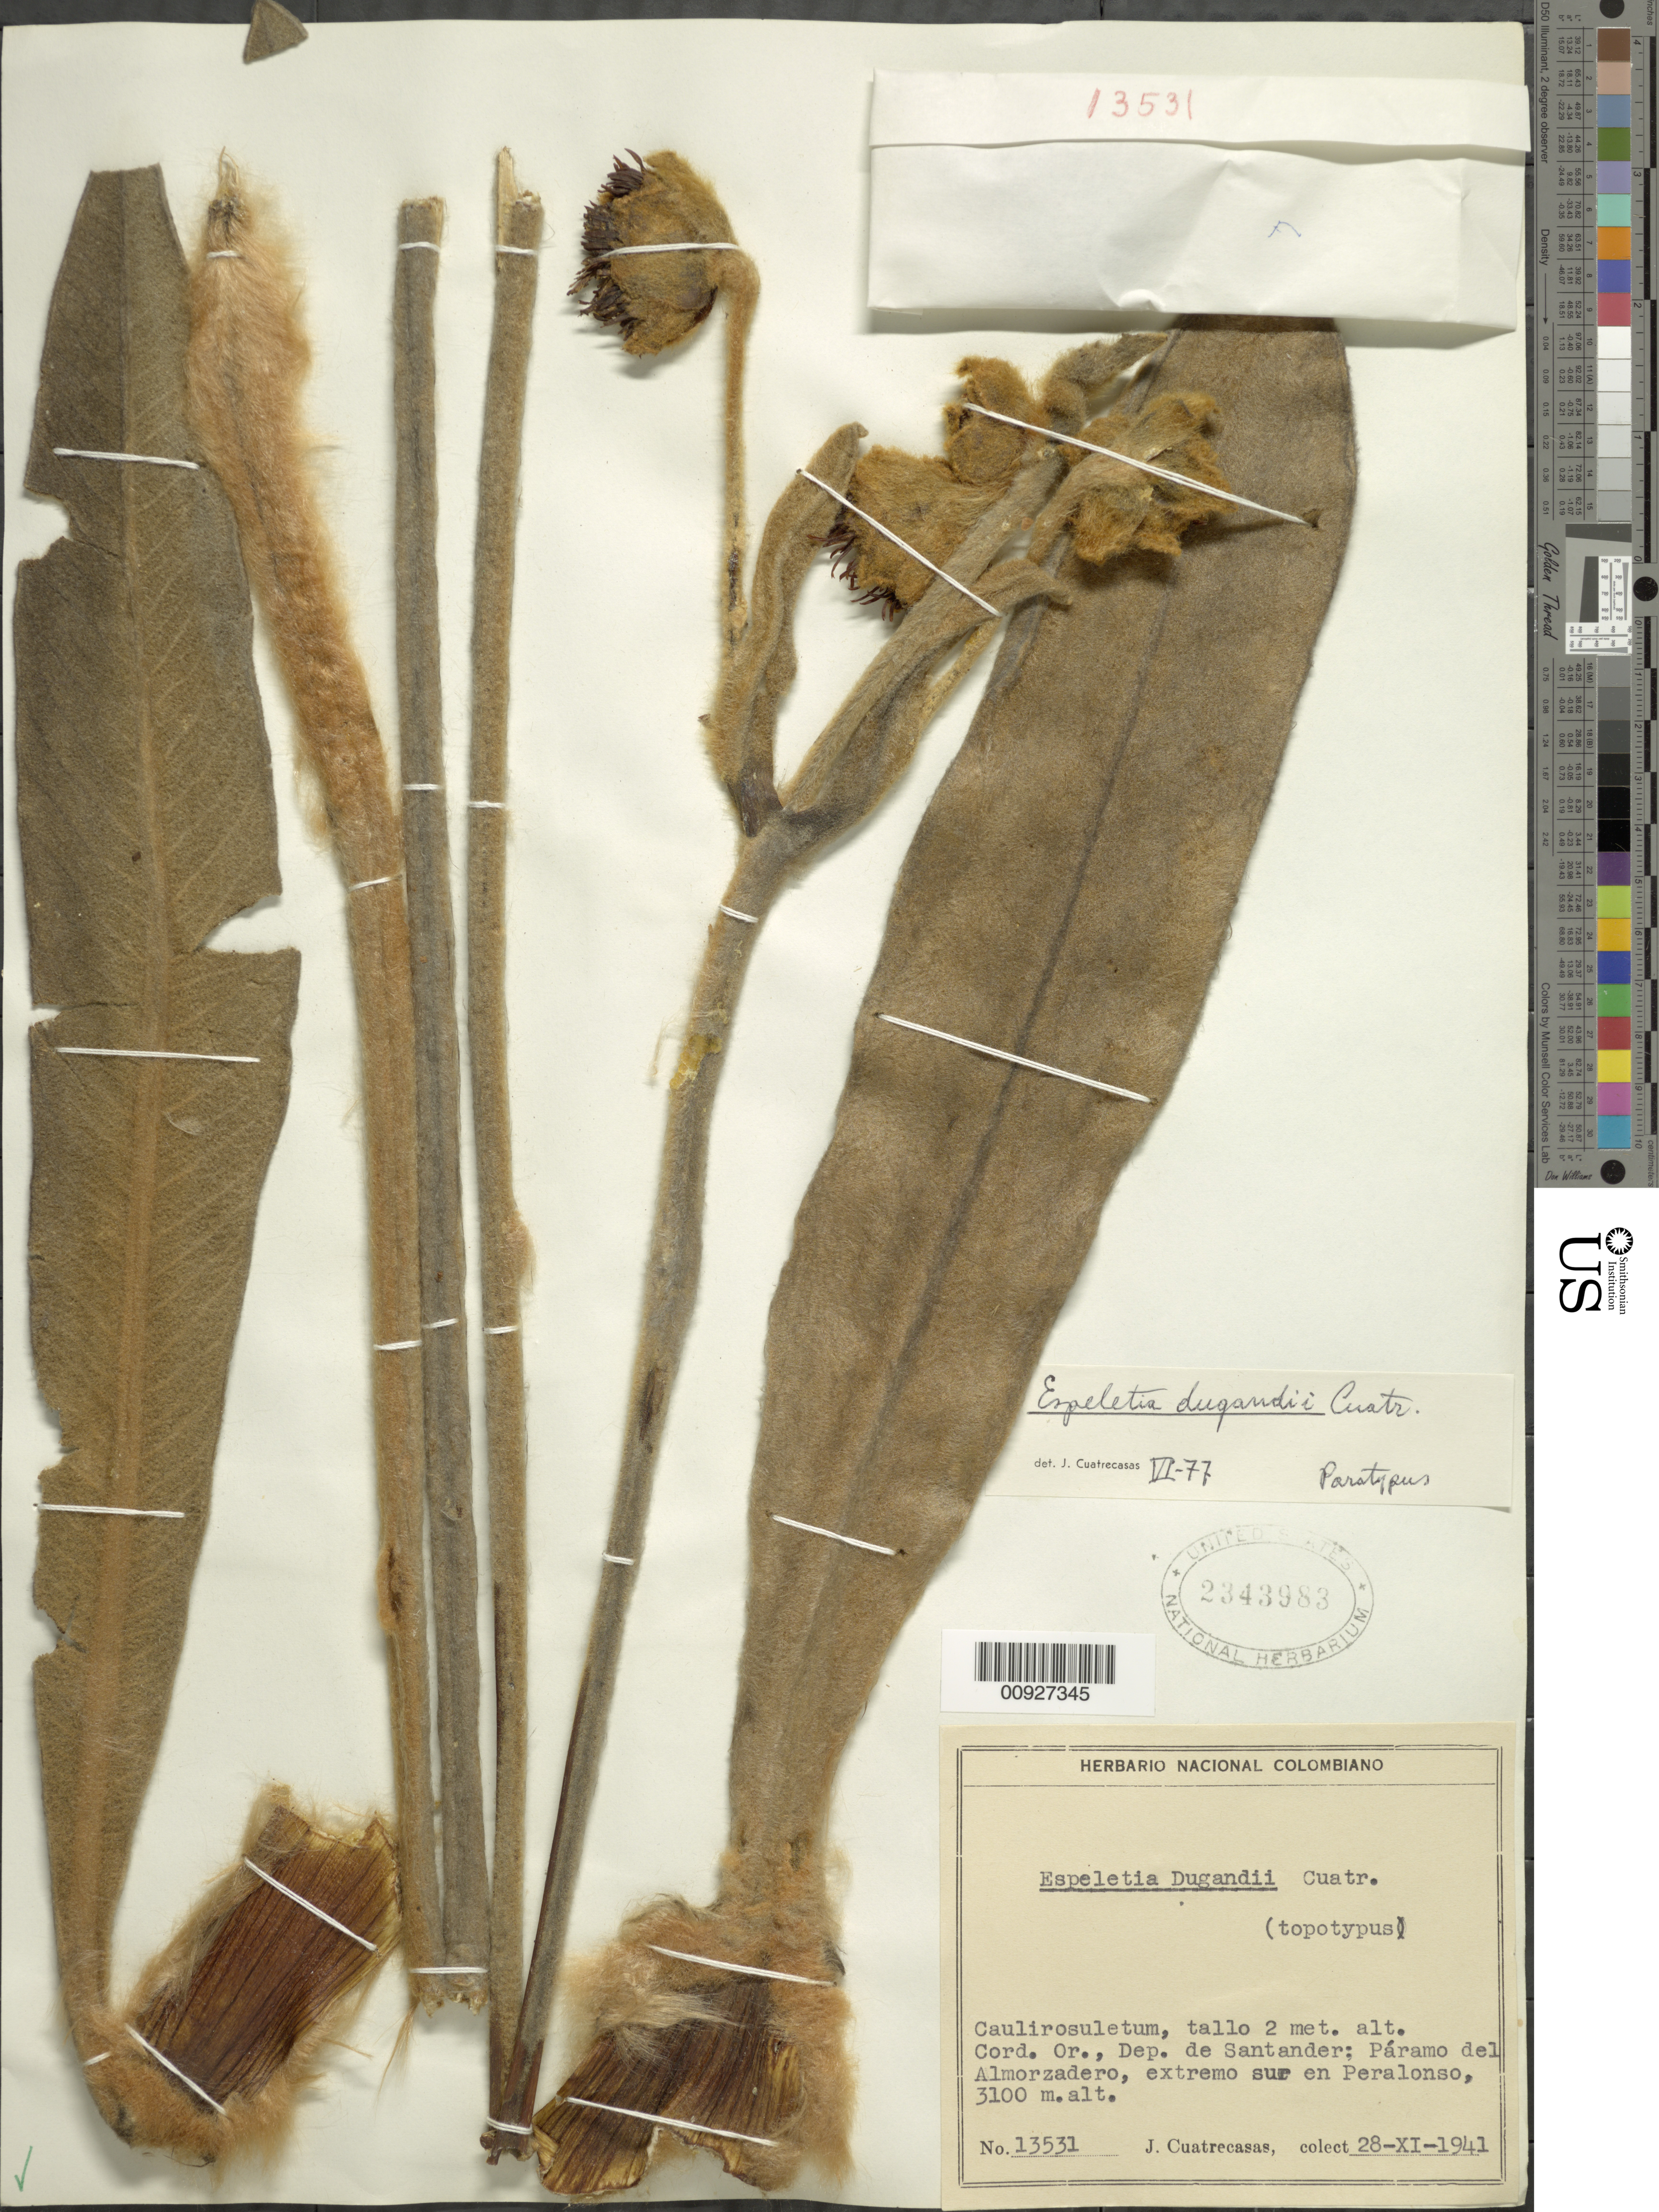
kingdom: Plantae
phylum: Tracheophyta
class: Magnoliopsida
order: Asterales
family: Asteraceae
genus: Espeletia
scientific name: Espeletia dugandii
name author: Cuatrec.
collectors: J. Cuatrecasas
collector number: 13531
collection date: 1941-11-28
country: Colombia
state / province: Santander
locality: Páramo del Almorzadero. Cordillera Oriental, P. del Almorzadero, extremo sur en Peralonso.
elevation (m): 3100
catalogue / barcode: US 2343983